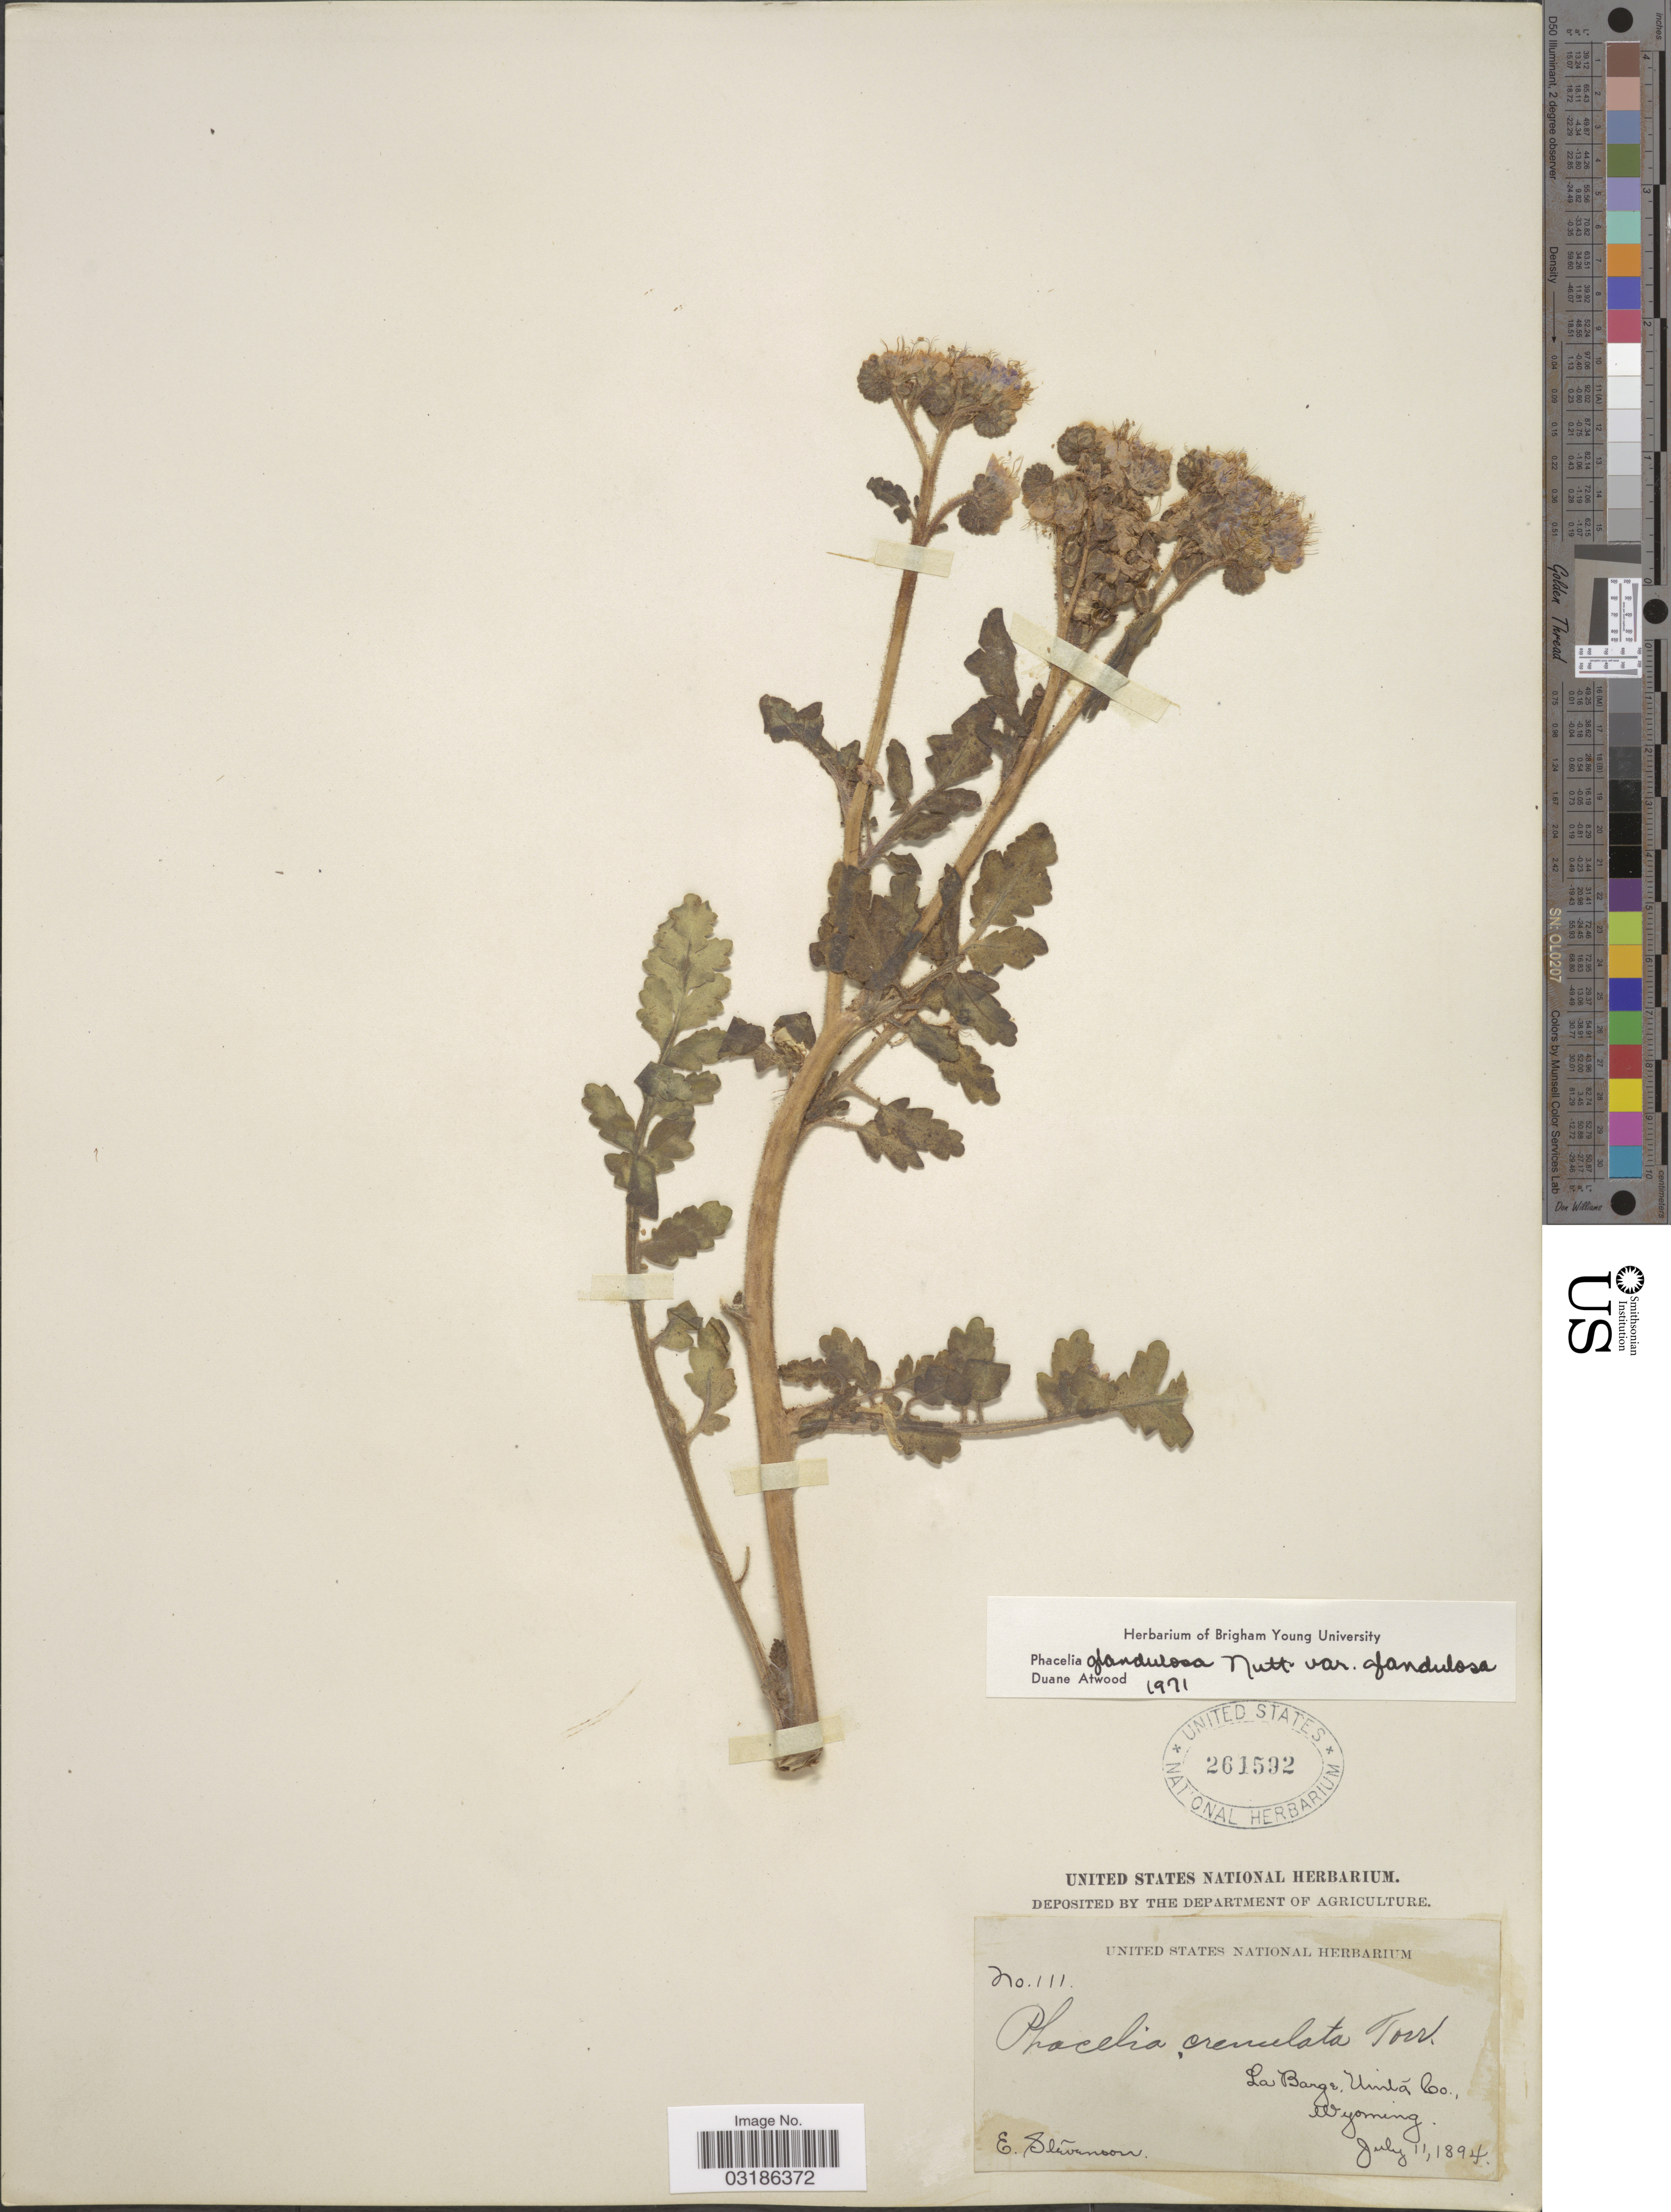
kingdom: Plantae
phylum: Tracheophyta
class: Magnoliopsida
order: Boraginales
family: Hydrophyllaceae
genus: Phacelia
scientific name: Phacelia glandulosa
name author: Nutt.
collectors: E. Stevenson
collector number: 111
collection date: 1894-07-11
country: United States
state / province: Wyoming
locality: La Barge, Uinta Co.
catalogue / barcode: US 261592